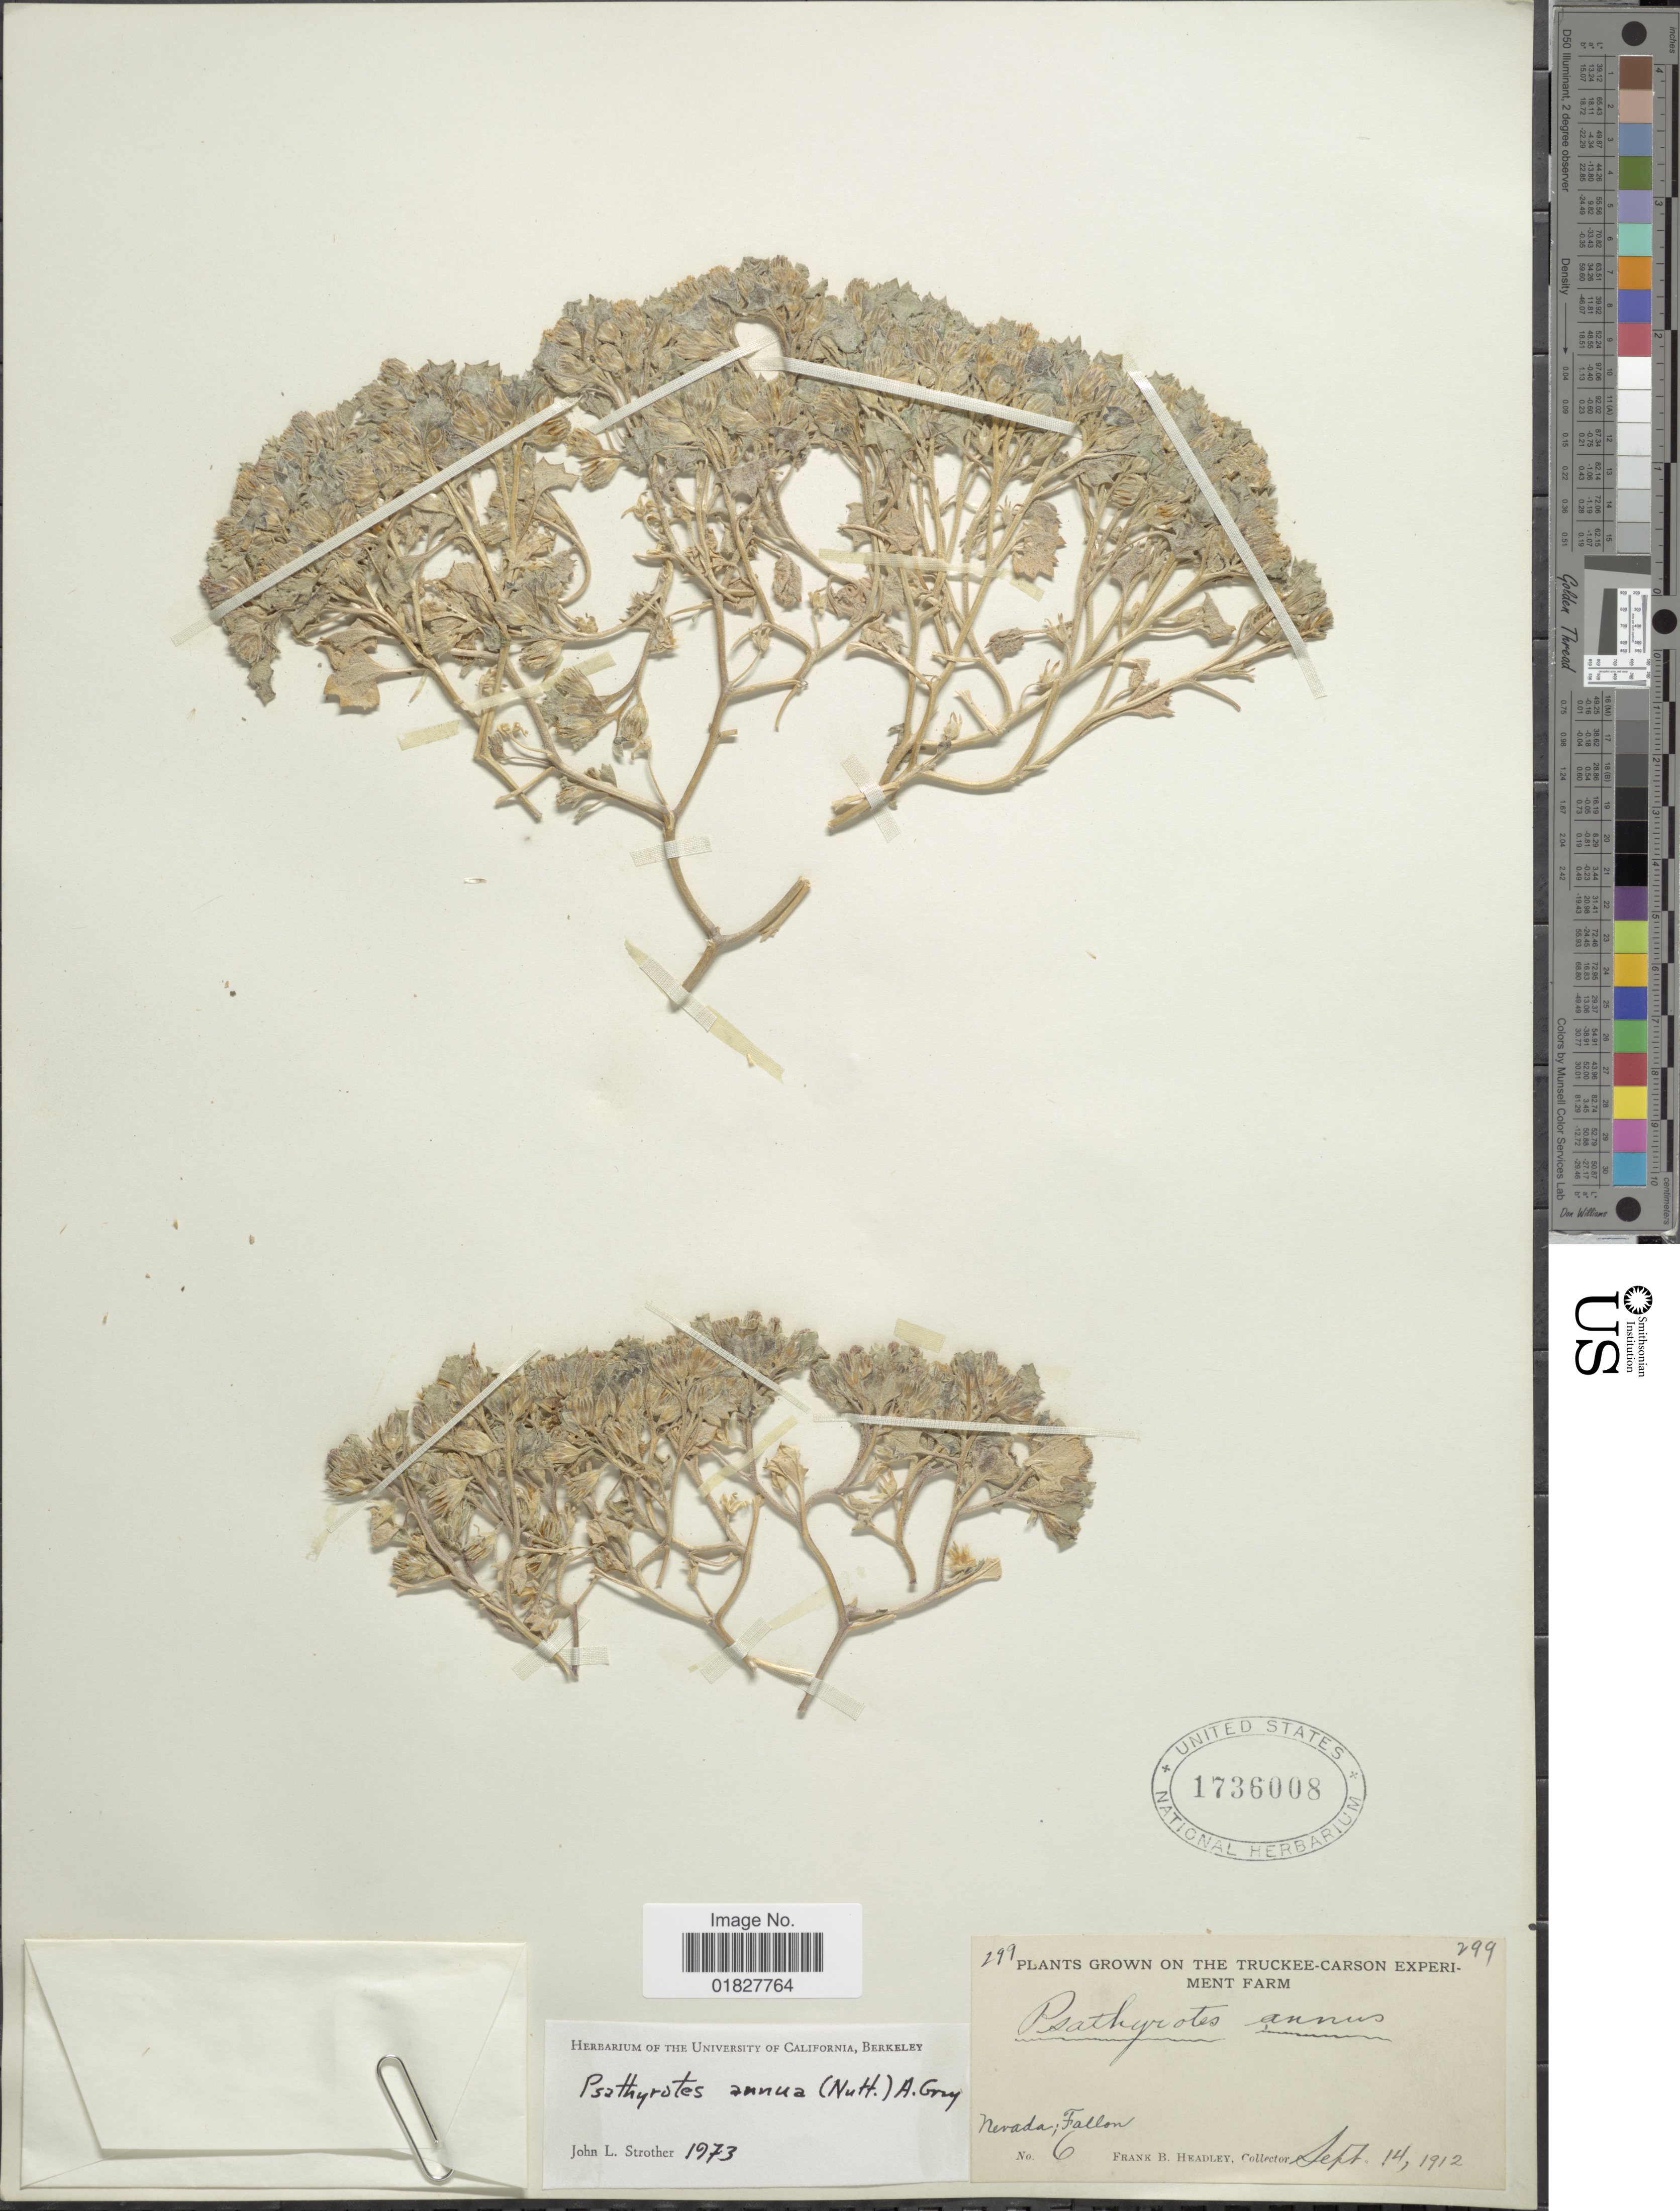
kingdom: Plantae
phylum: Tracheophyta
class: Magnoliopsida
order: Asterales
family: Asteraceae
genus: Psathyrotes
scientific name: Psathyrotes annua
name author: (Nutt.) A. Gray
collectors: F. B. Headley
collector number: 6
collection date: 1912-09-14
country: United States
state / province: Nevada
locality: Truckee-Carson Experiment Farm, Fallon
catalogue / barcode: US 1736008